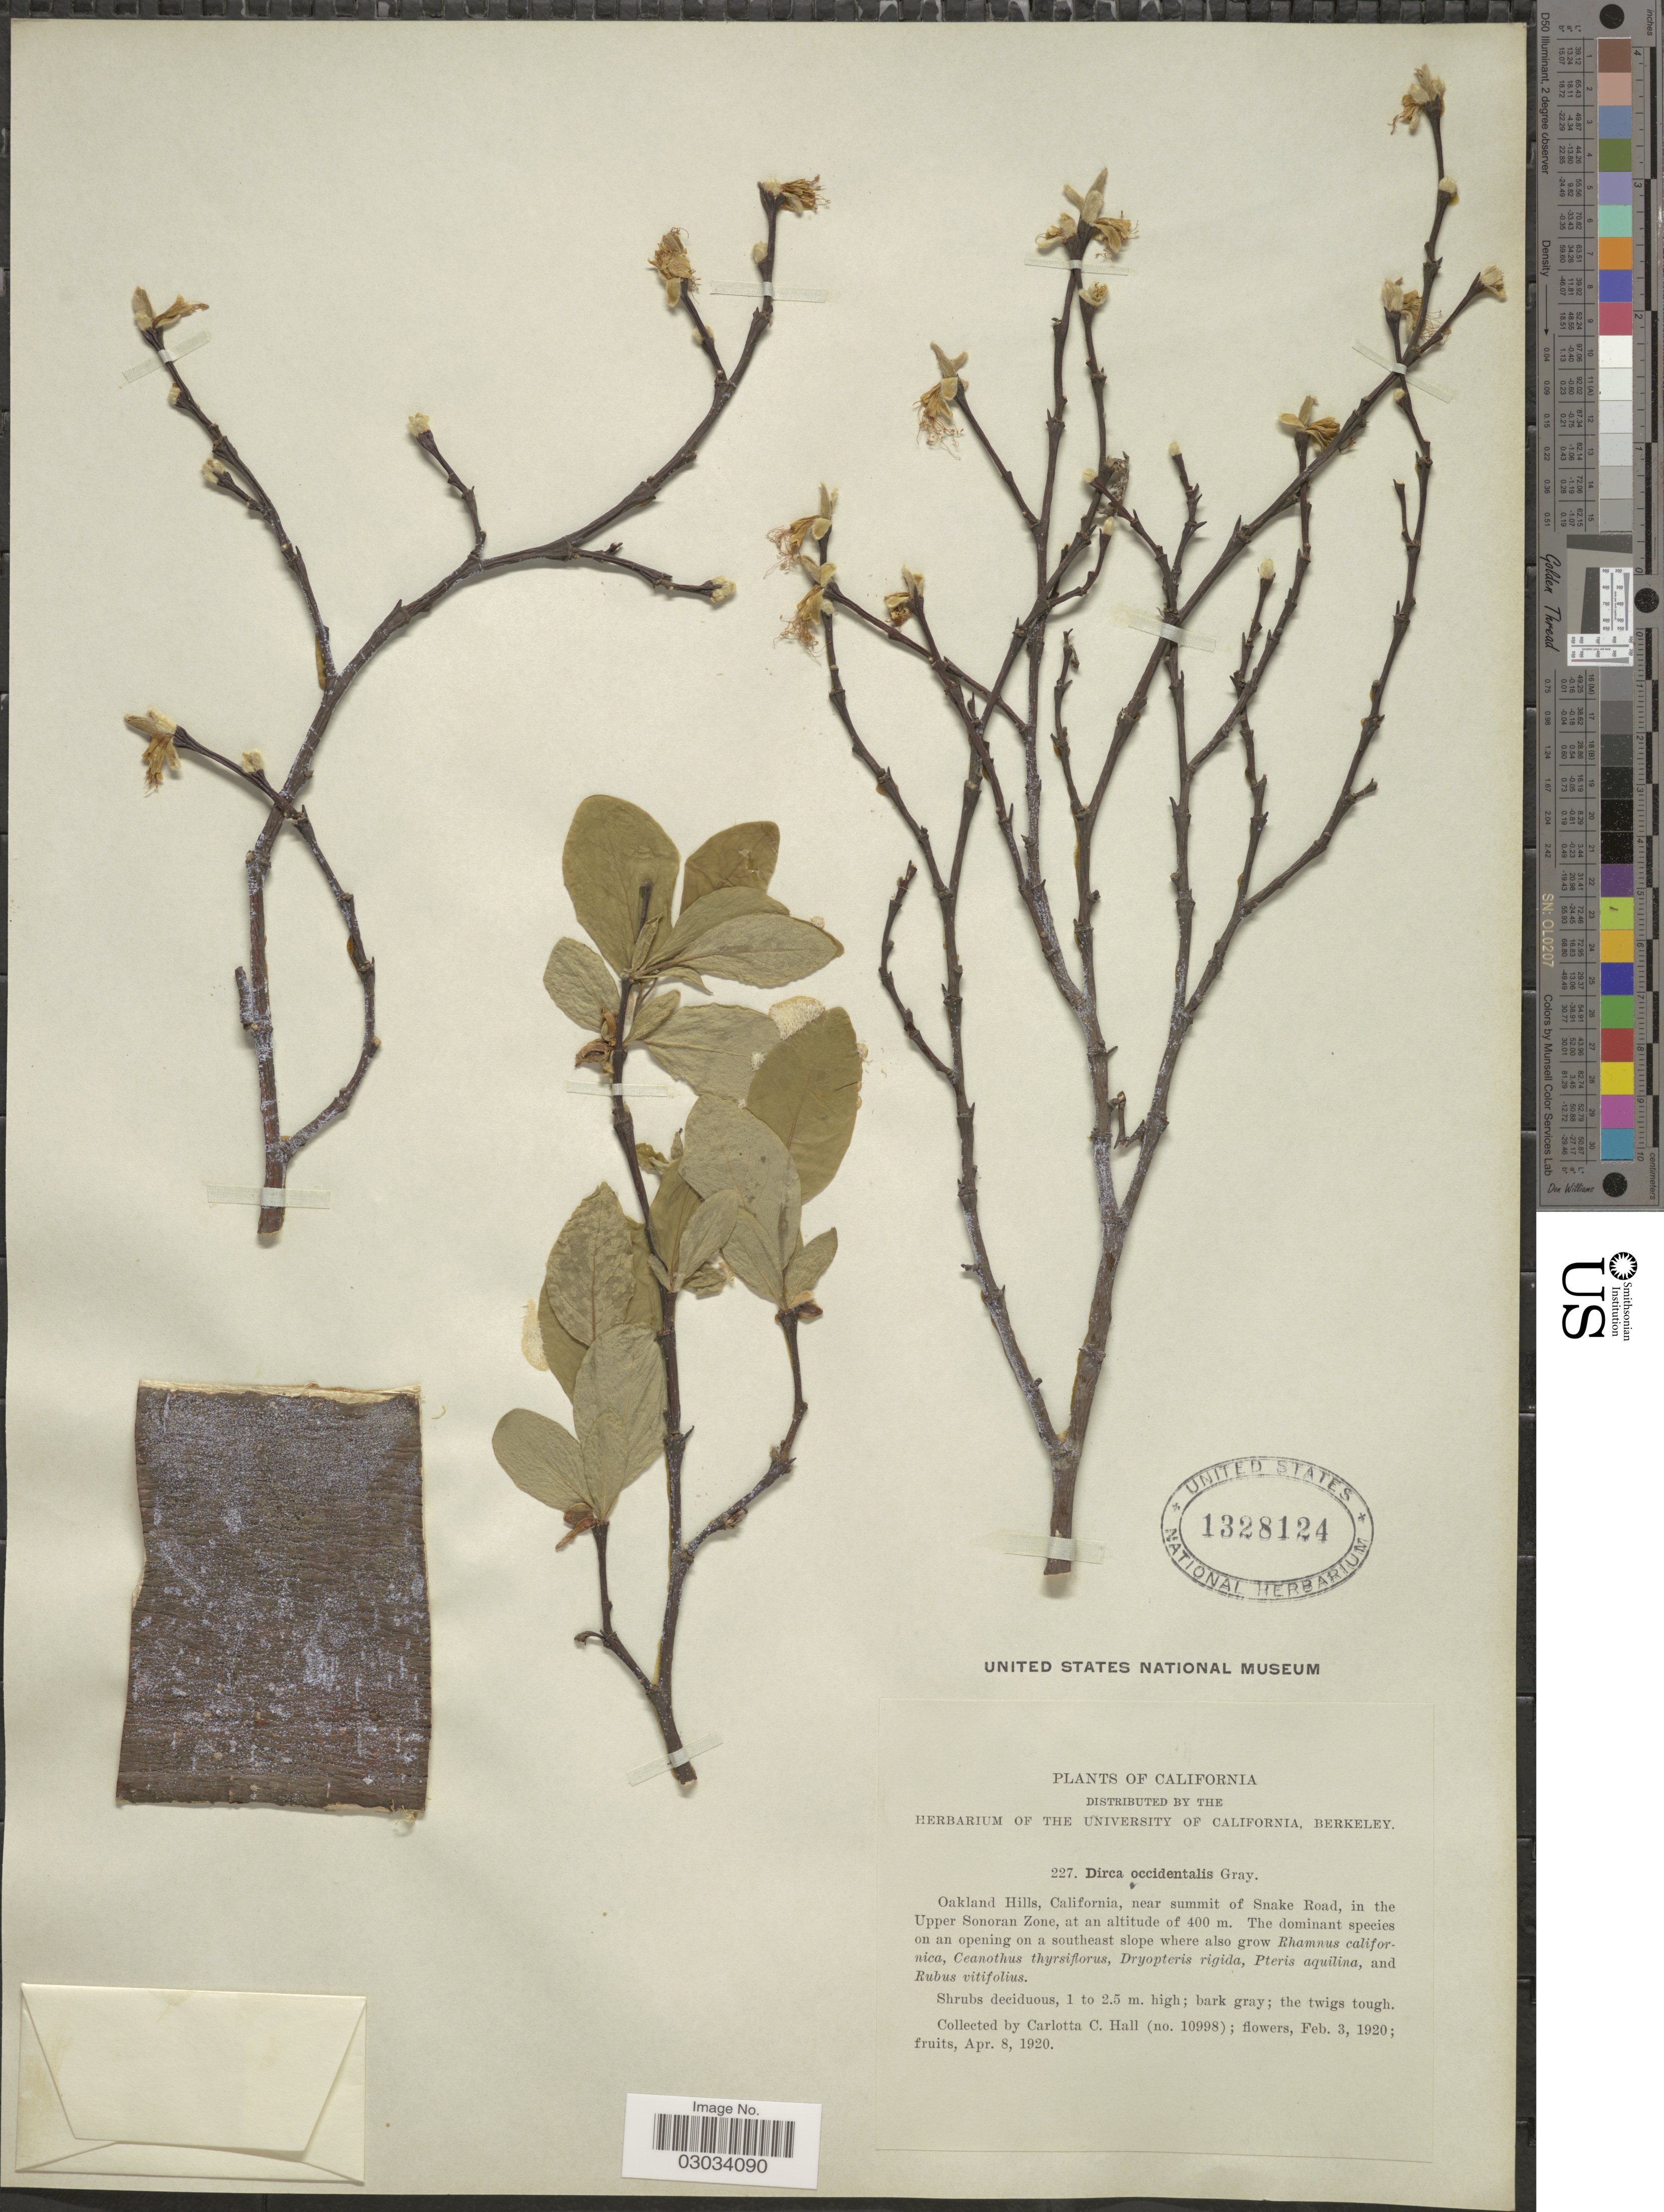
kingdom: Plantae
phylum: Tracheophyta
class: Magnoliopsida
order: Malvales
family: Thymelaeaceae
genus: Dirca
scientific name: Dirca occidentalis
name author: A. Gray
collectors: C. C. Hall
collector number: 10998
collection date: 1920-02-03/1920-04-08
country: United States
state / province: California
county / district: Alameda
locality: Oakland Hills, near summit of Snake Road, in the Upper Sonoran Zone.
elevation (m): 400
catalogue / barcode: US 1328124